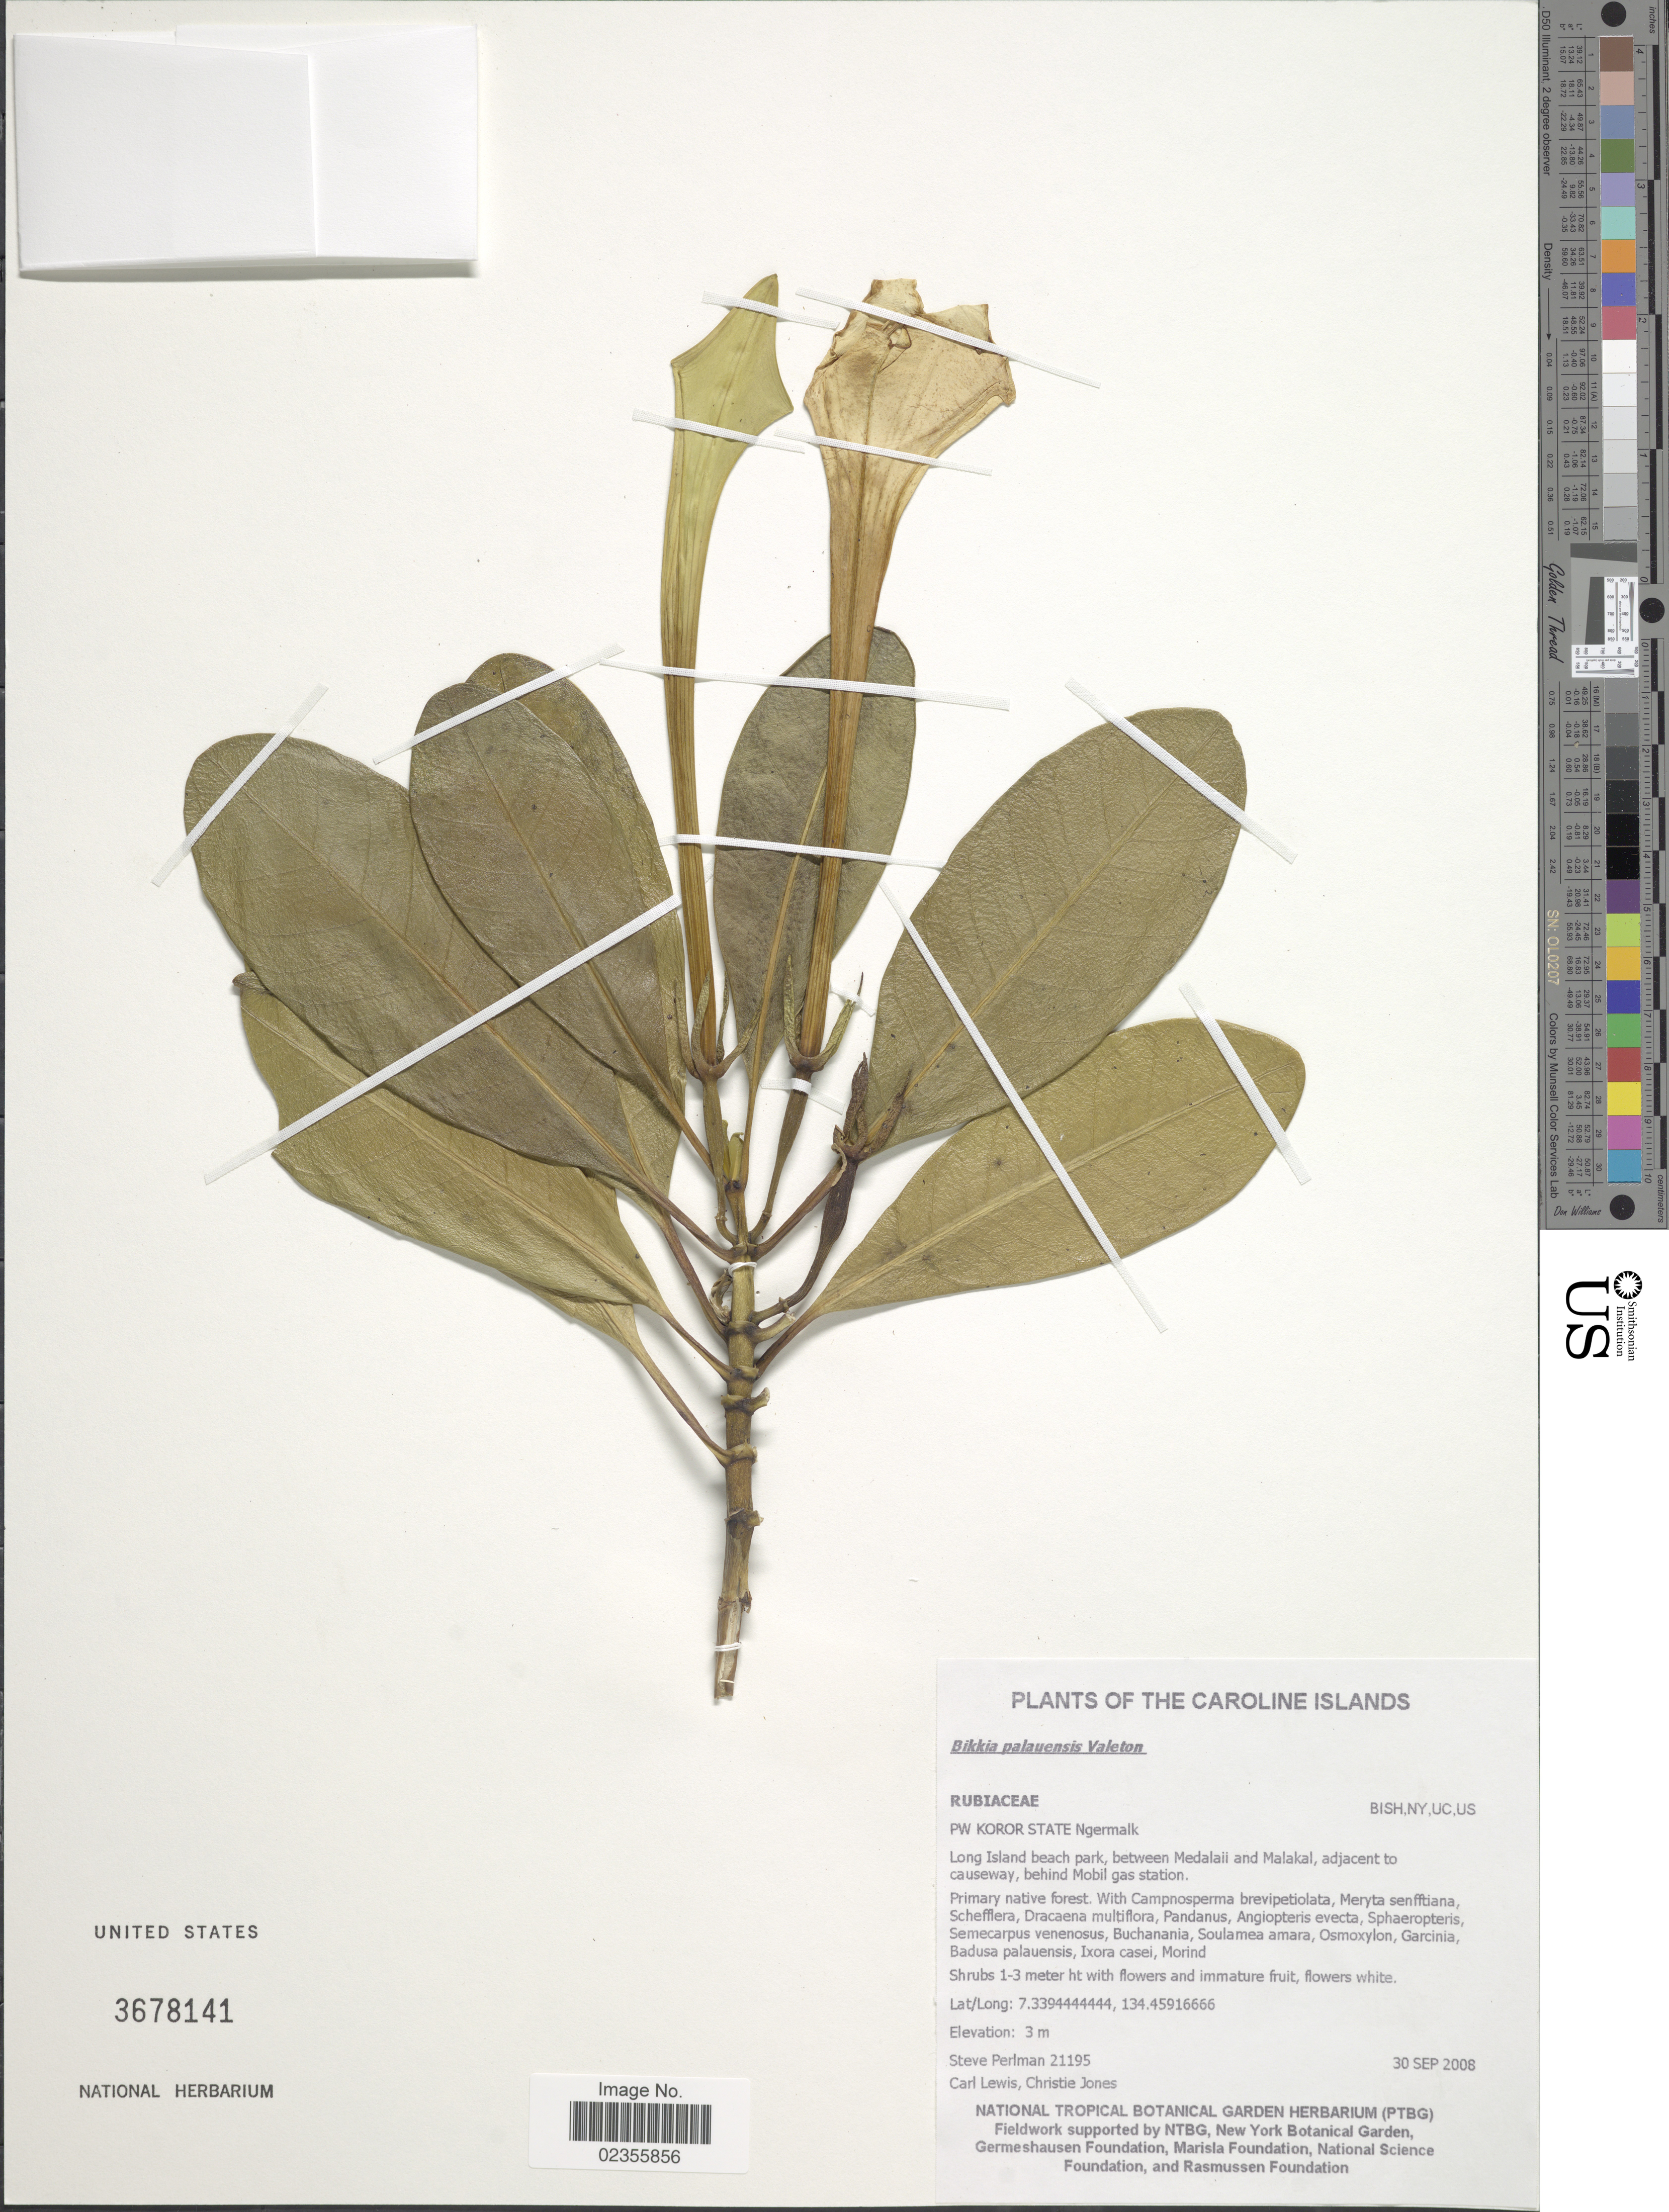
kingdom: Plantae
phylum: Tracheophyta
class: Magnoliopsida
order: Gentianales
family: Rubiaceae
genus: Bikkia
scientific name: Bikkia palauensis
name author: Valeton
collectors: S. Perlman, C. Lewis & Carleen Jones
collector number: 21195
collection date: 2008-09-30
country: Palau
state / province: Koror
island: Ngermalk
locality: PW Koror State Ngermalk. Long Island beach park, between Medalaii and Malakal, adjacent to causeway, behind Mobil gas station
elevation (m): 3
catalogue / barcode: US 3678141